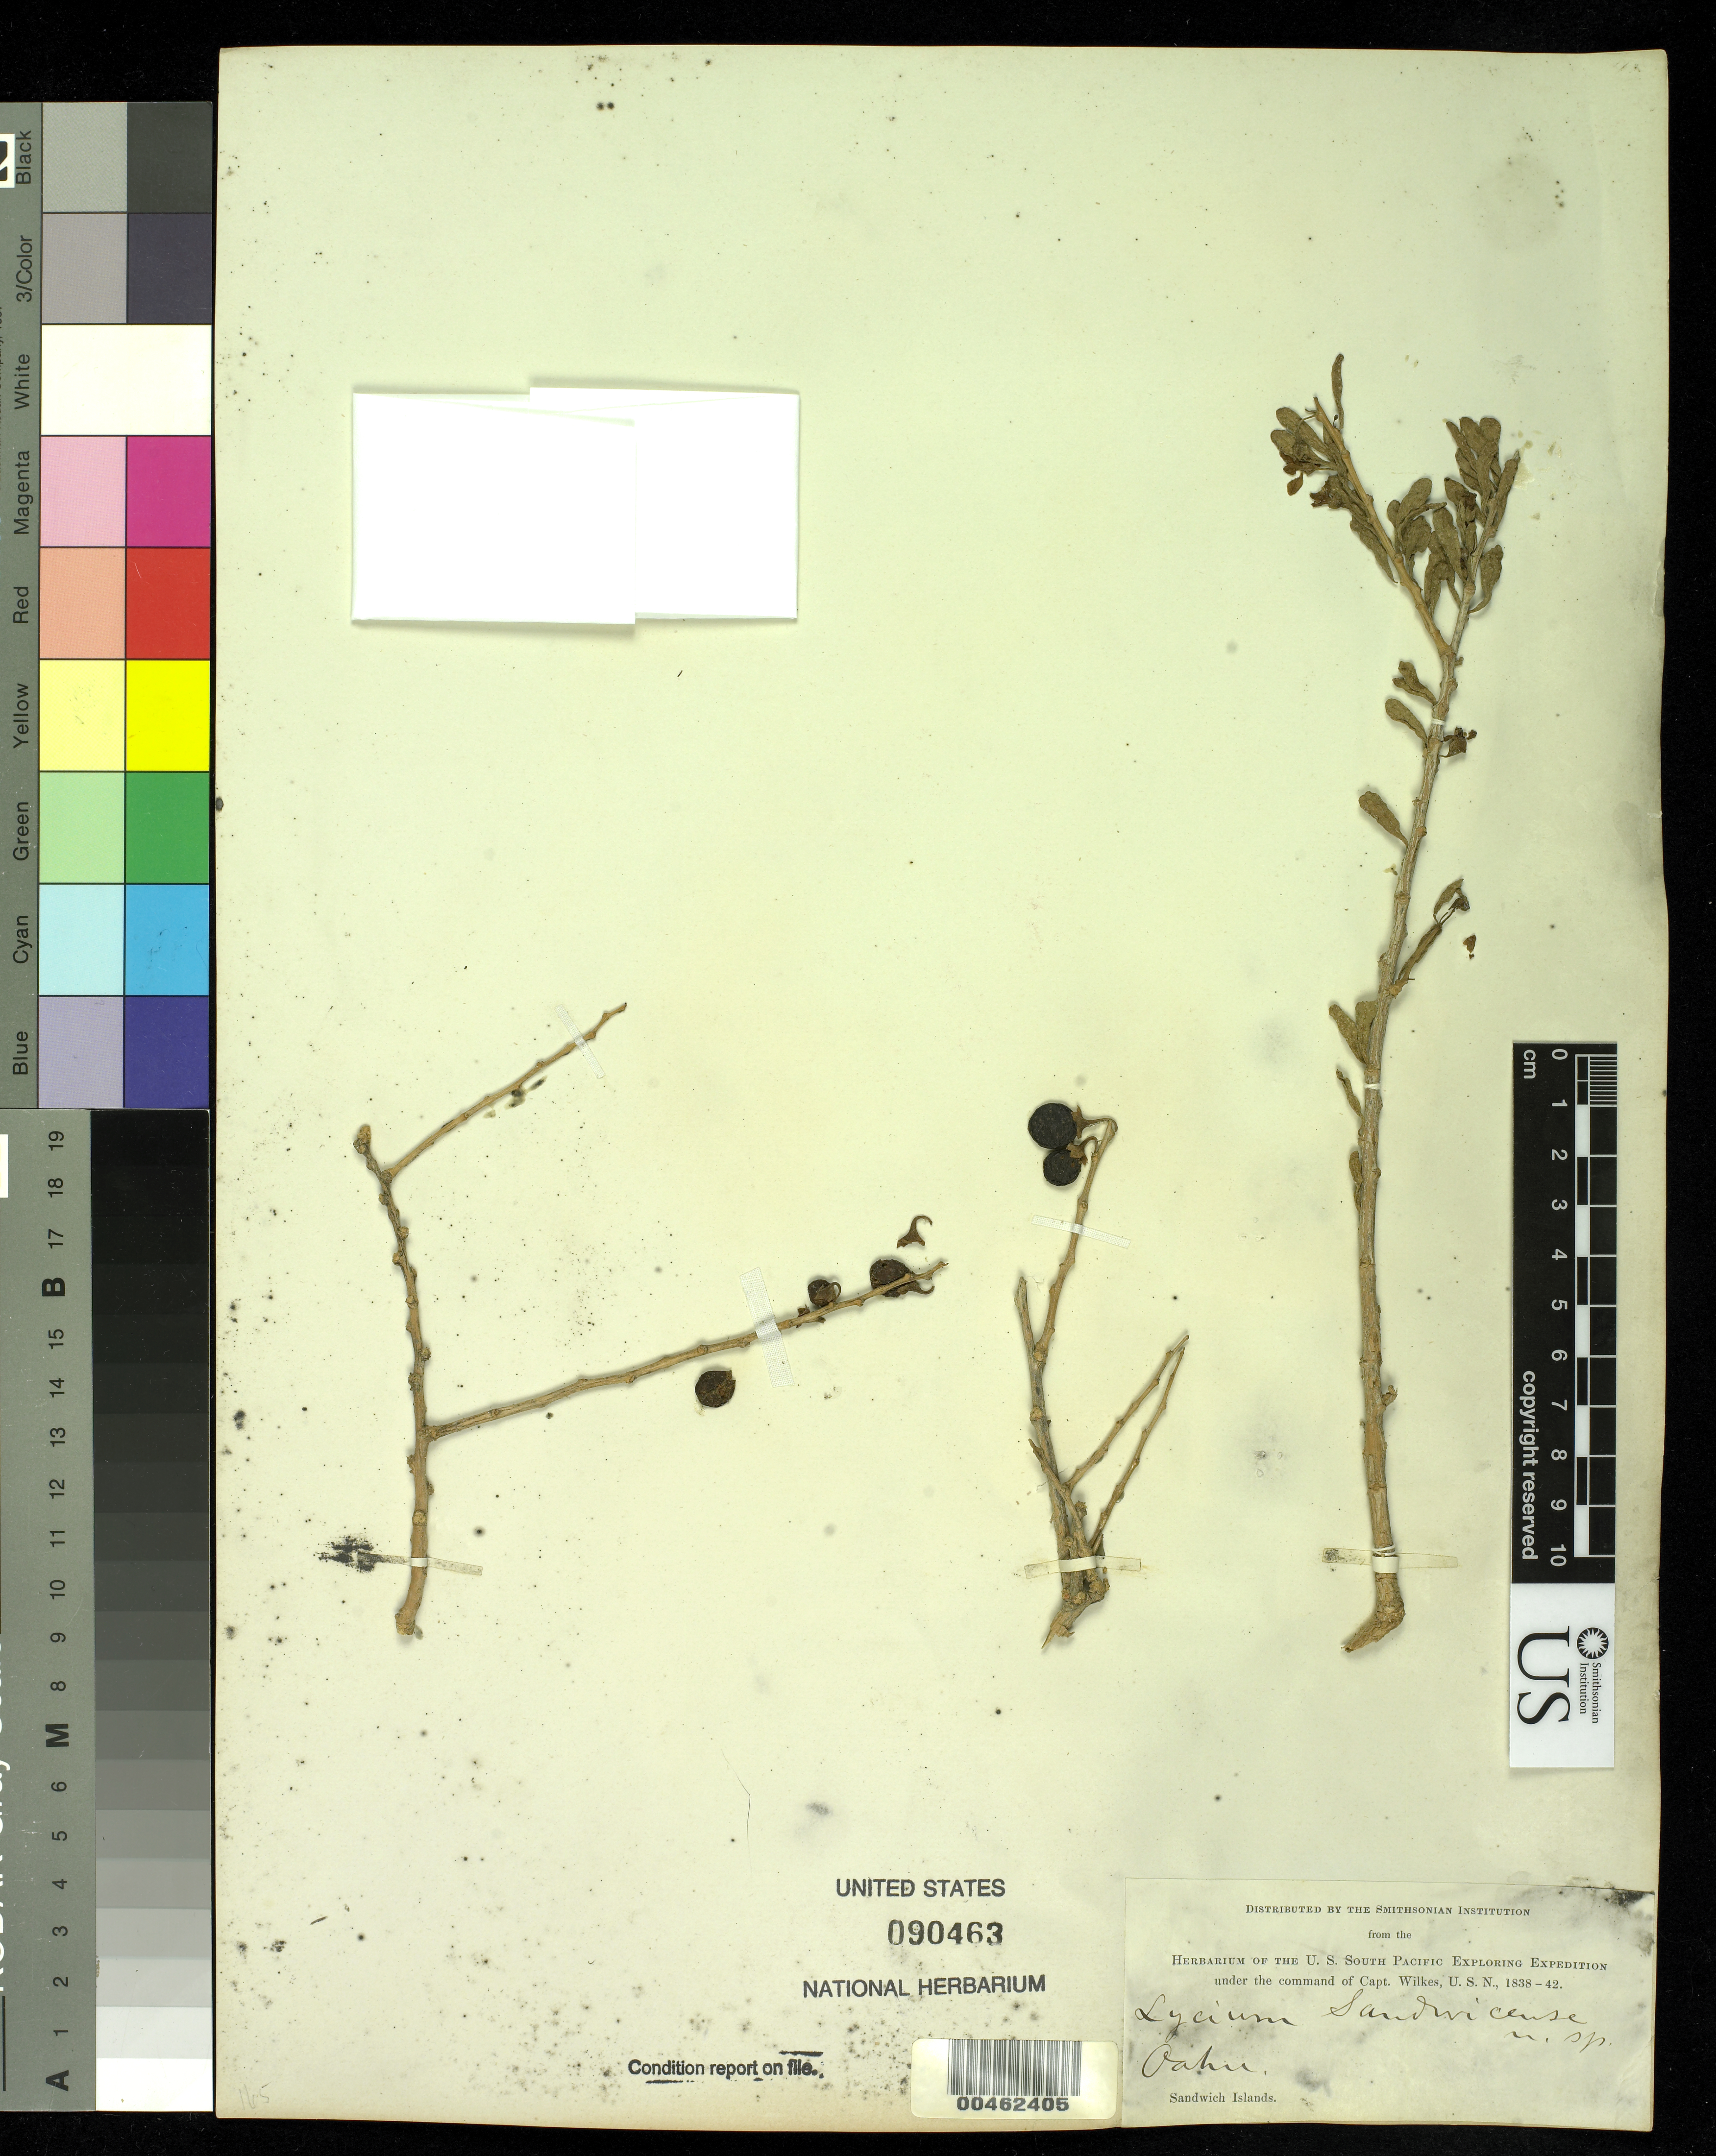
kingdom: Plantae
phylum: Tracheophyta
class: Magnoliopsida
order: Solanales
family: Solanaceae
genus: Lycium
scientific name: Lycium carolinianum var. sandwicense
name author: (A. Gray) C.L. Hitchc.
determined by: Wagner, W. L., (BOT), Smithsonian Institution - National Museum of Natural History (UNITED STATES)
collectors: Wilkes Explor. Exped.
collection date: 1838/1842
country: United States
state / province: Hawaii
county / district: Honolulu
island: Oahu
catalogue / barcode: US 90463